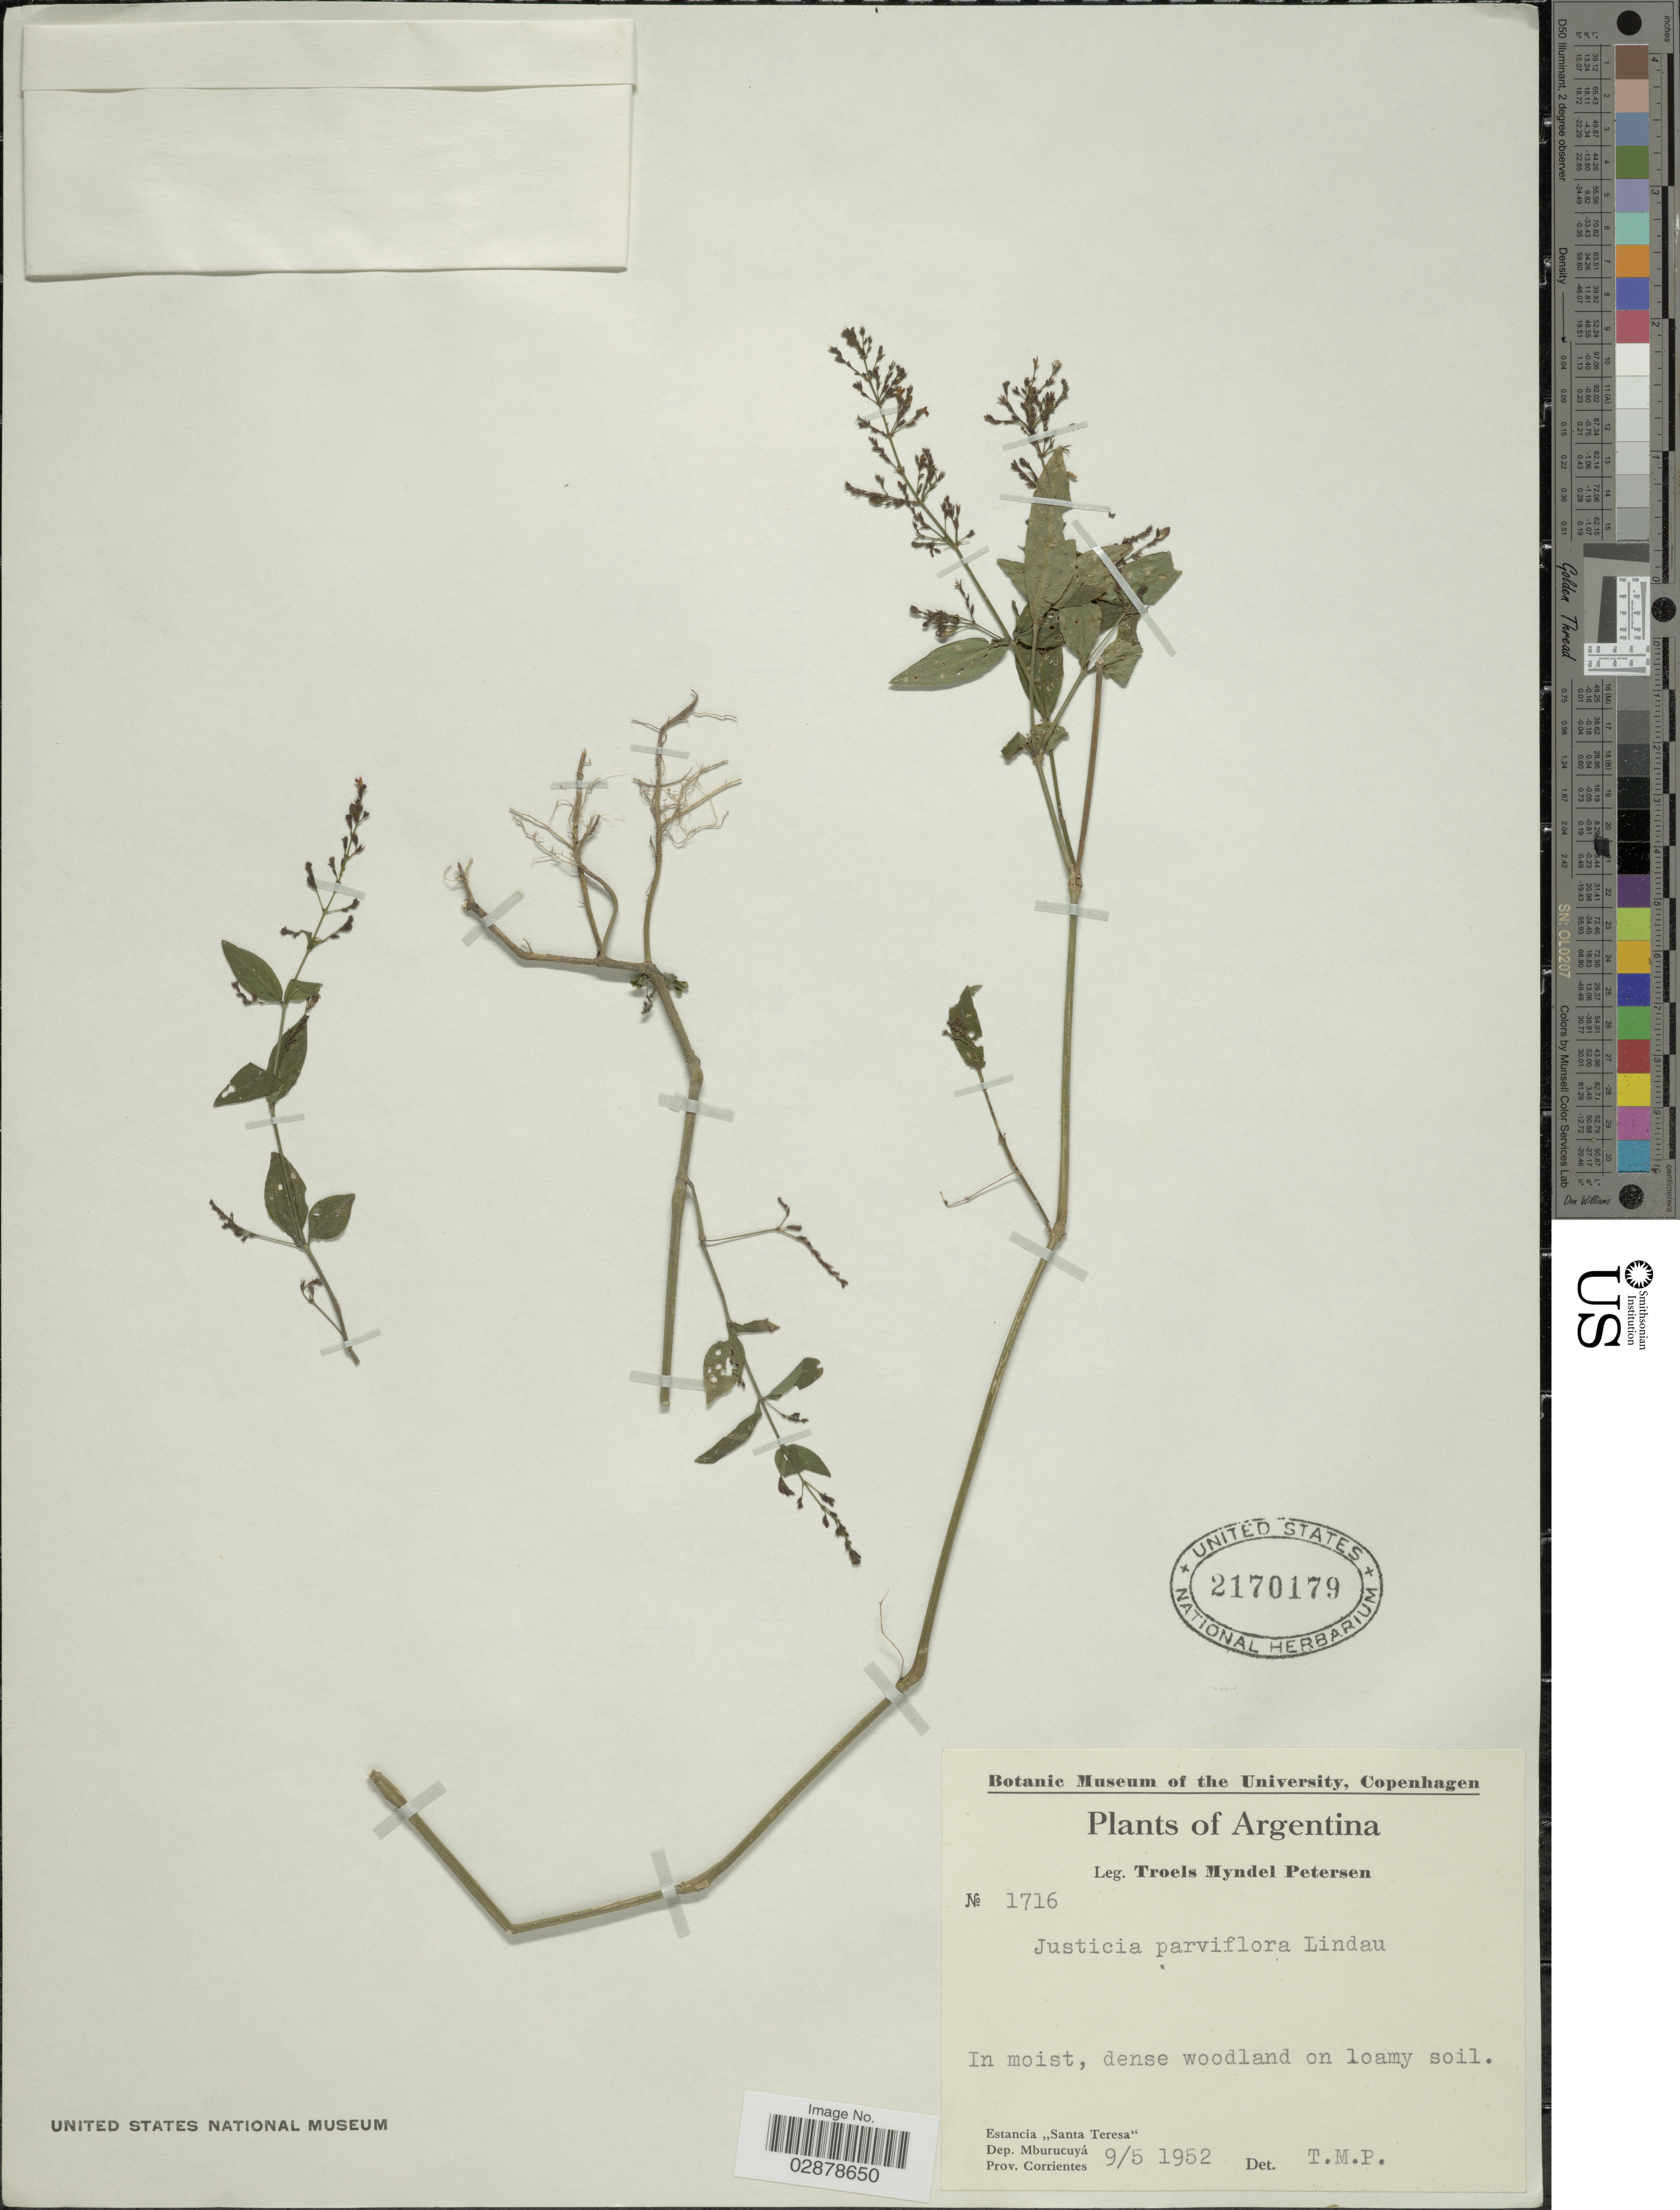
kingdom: Plantae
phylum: Tracheophyta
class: Magnoliopsida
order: Lamiales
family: Acanthaceae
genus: Justicia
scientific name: Justicia comata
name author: (L.) Lam.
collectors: T. M. Petersen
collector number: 1716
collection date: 1952-05-09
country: Argentina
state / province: Corrientes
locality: Estancia "Santa Teresa", Dep. Mburucuyá, Prov. Corrientes.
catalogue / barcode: US 2170179